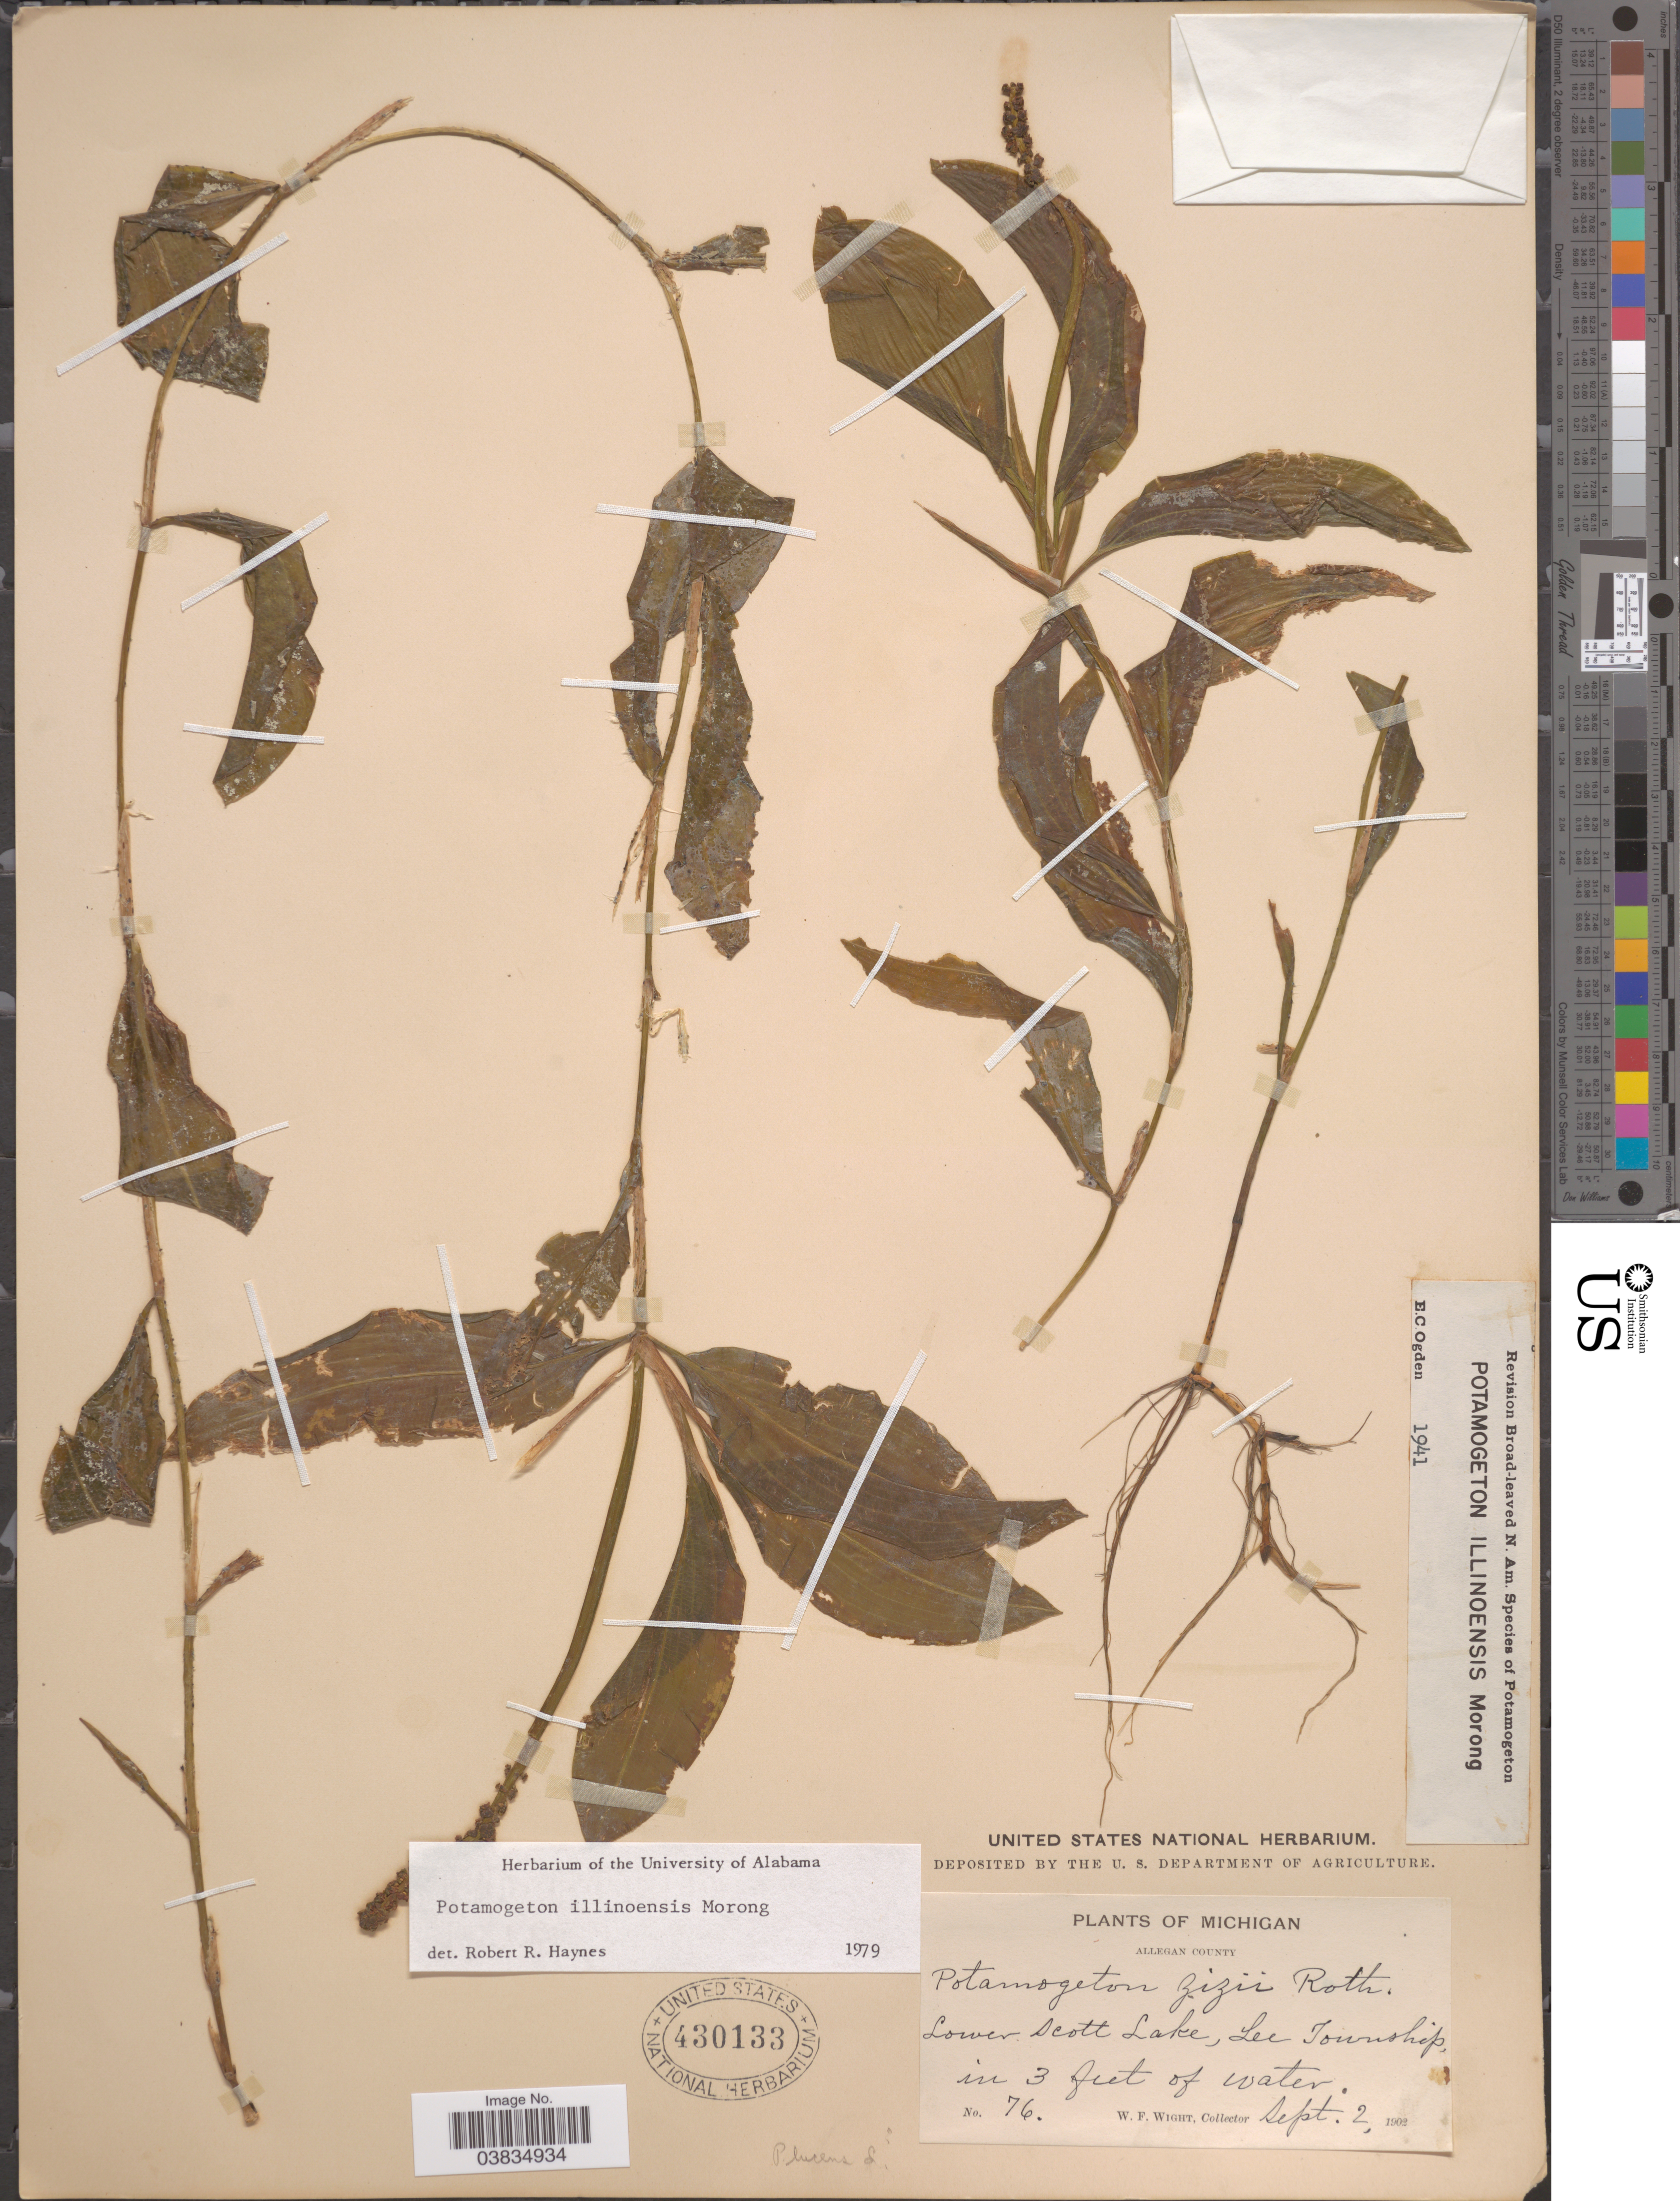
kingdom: Plantae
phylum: Tracheophyta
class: Liliopsida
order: Alismatales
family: Potamogetonaceae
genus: Potamogeton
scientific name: Potamogeton illinoensis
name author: Morong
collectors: W. Wight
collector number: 76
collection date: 1902-09-02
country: United States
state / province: Michigan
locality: Allegan County. Lower Scott Lake, Lee Township.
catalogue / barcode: US 430133